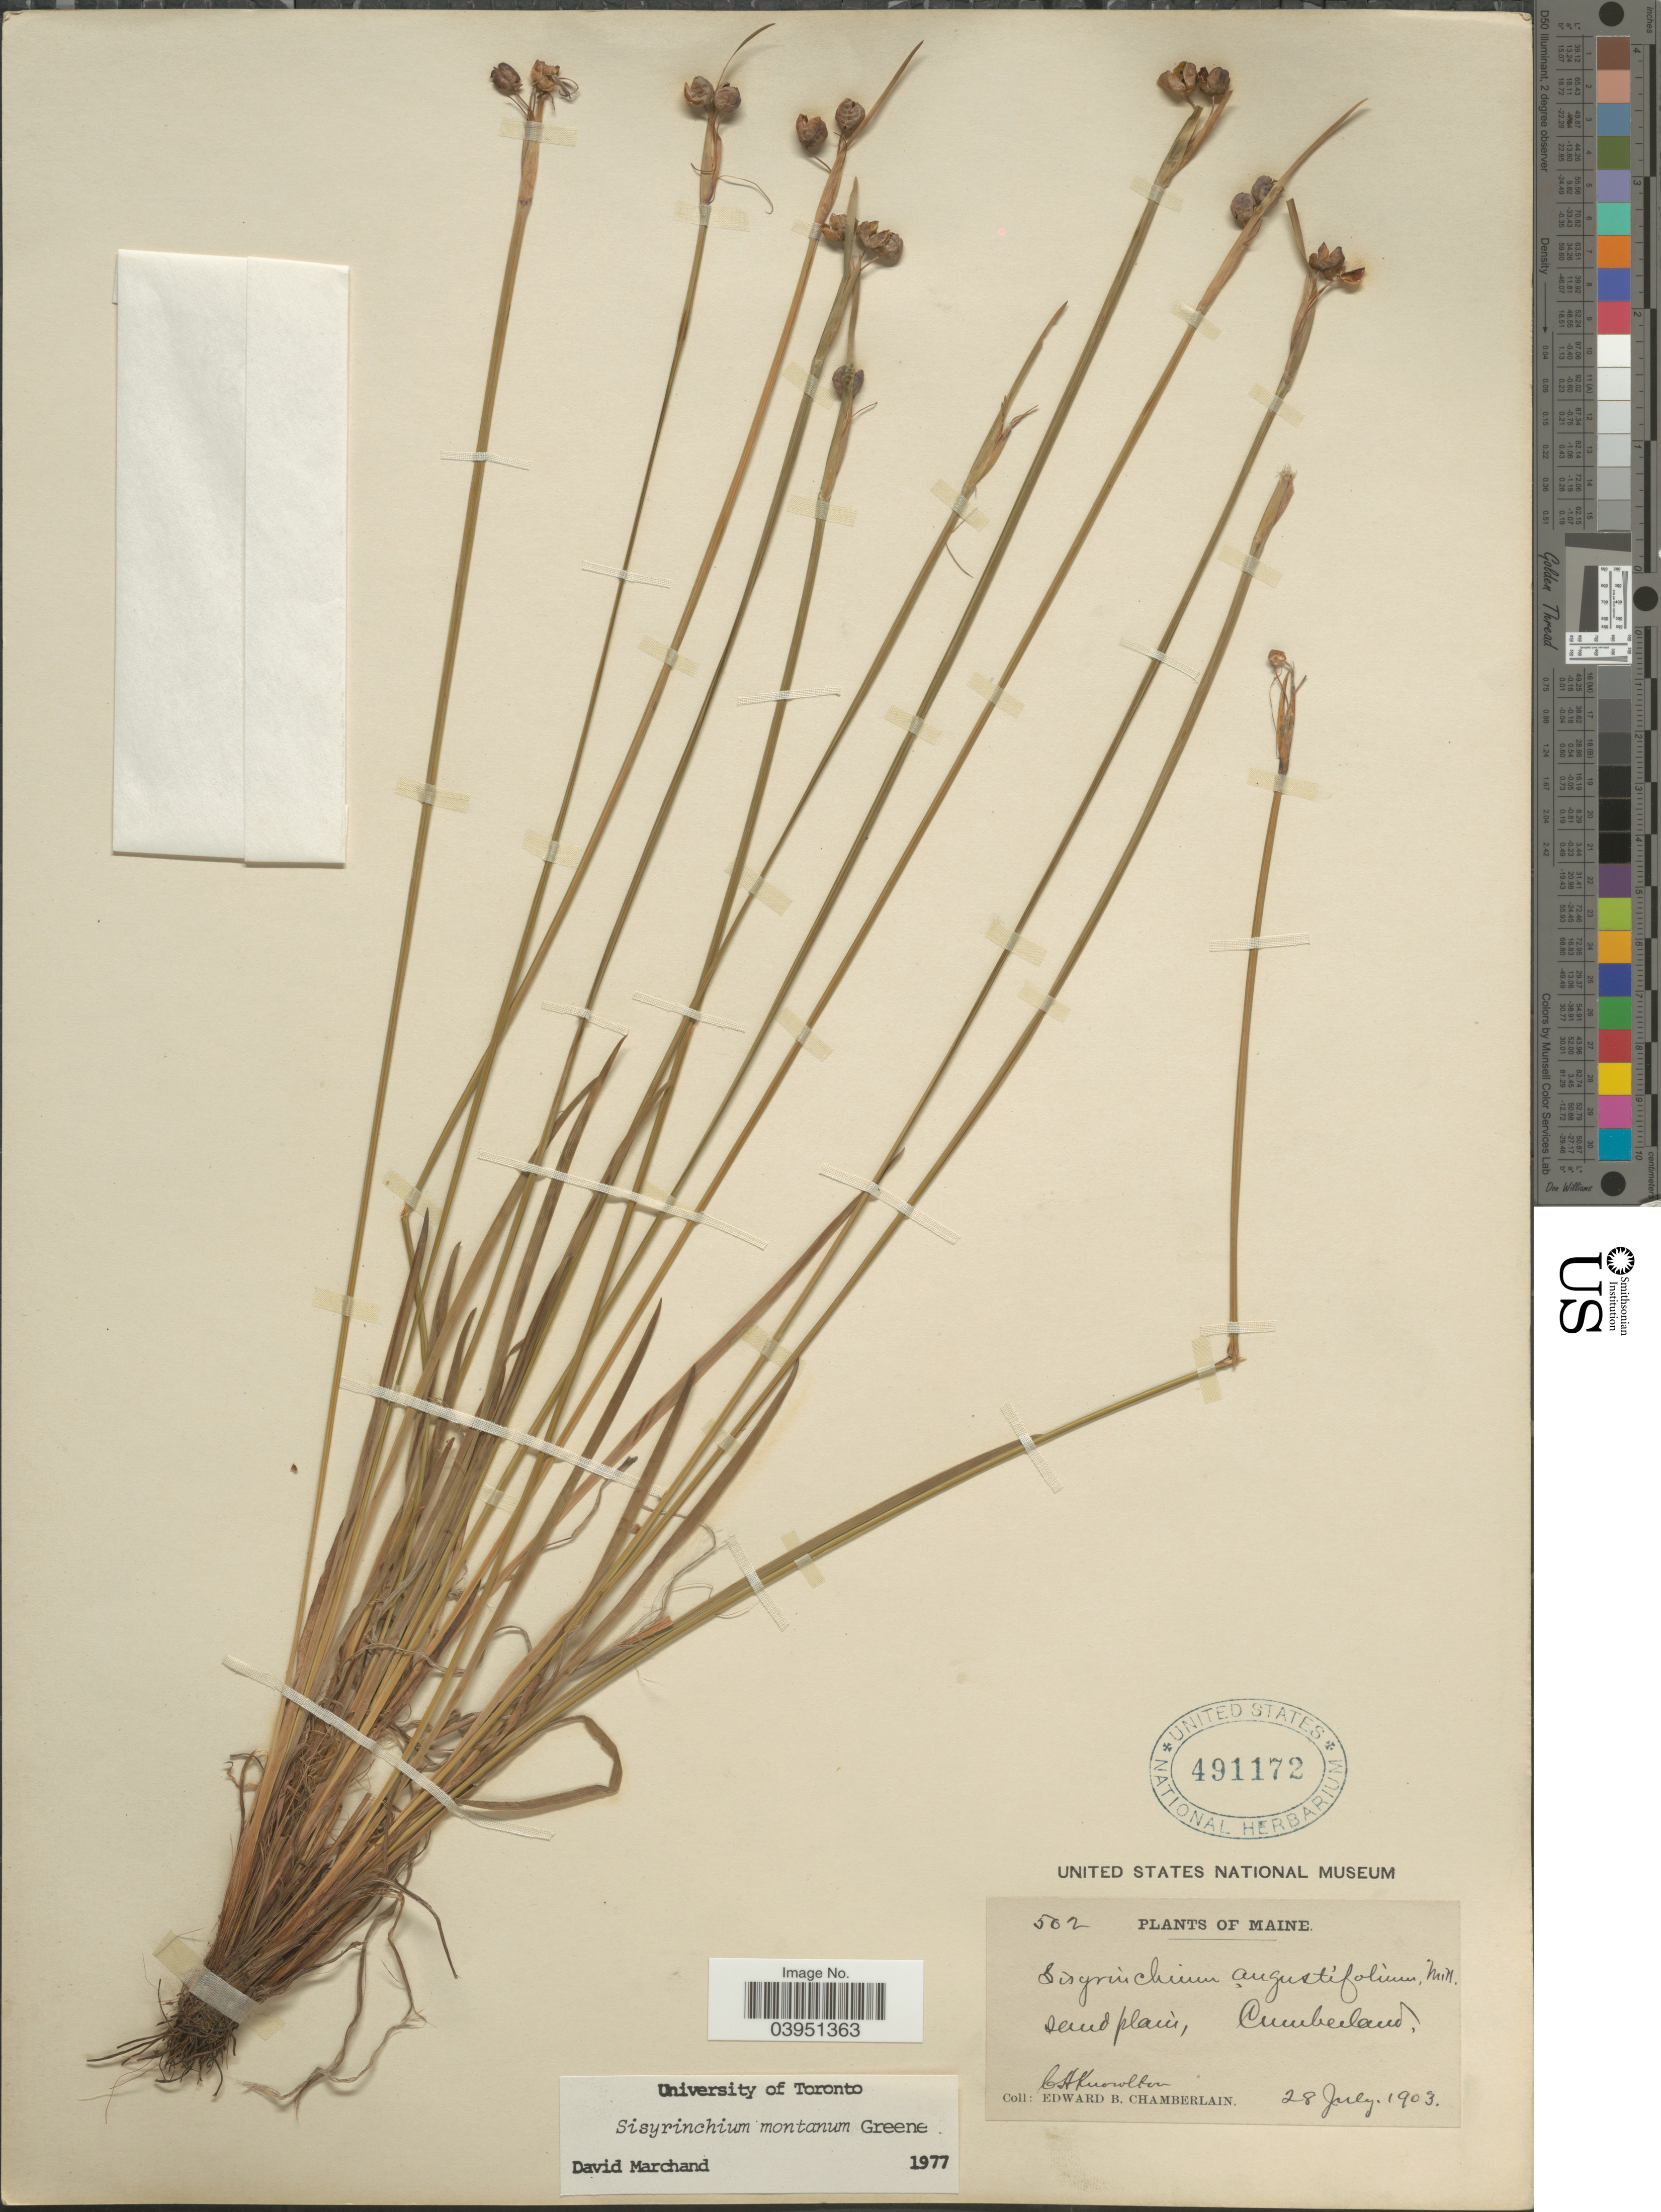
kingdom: Plantae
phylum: Tracheophyta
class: Liliopsida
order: Asparagales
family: Iridaceae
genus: Sisyrinchium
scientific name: Sisyrinchium montanum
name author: Greene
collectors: E. Chamberlain & C. H. Knowlton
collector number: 502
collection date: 1903-07-28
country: United States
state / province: Maine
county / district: Cumberland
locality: Cumberland.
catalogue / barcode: US 491172